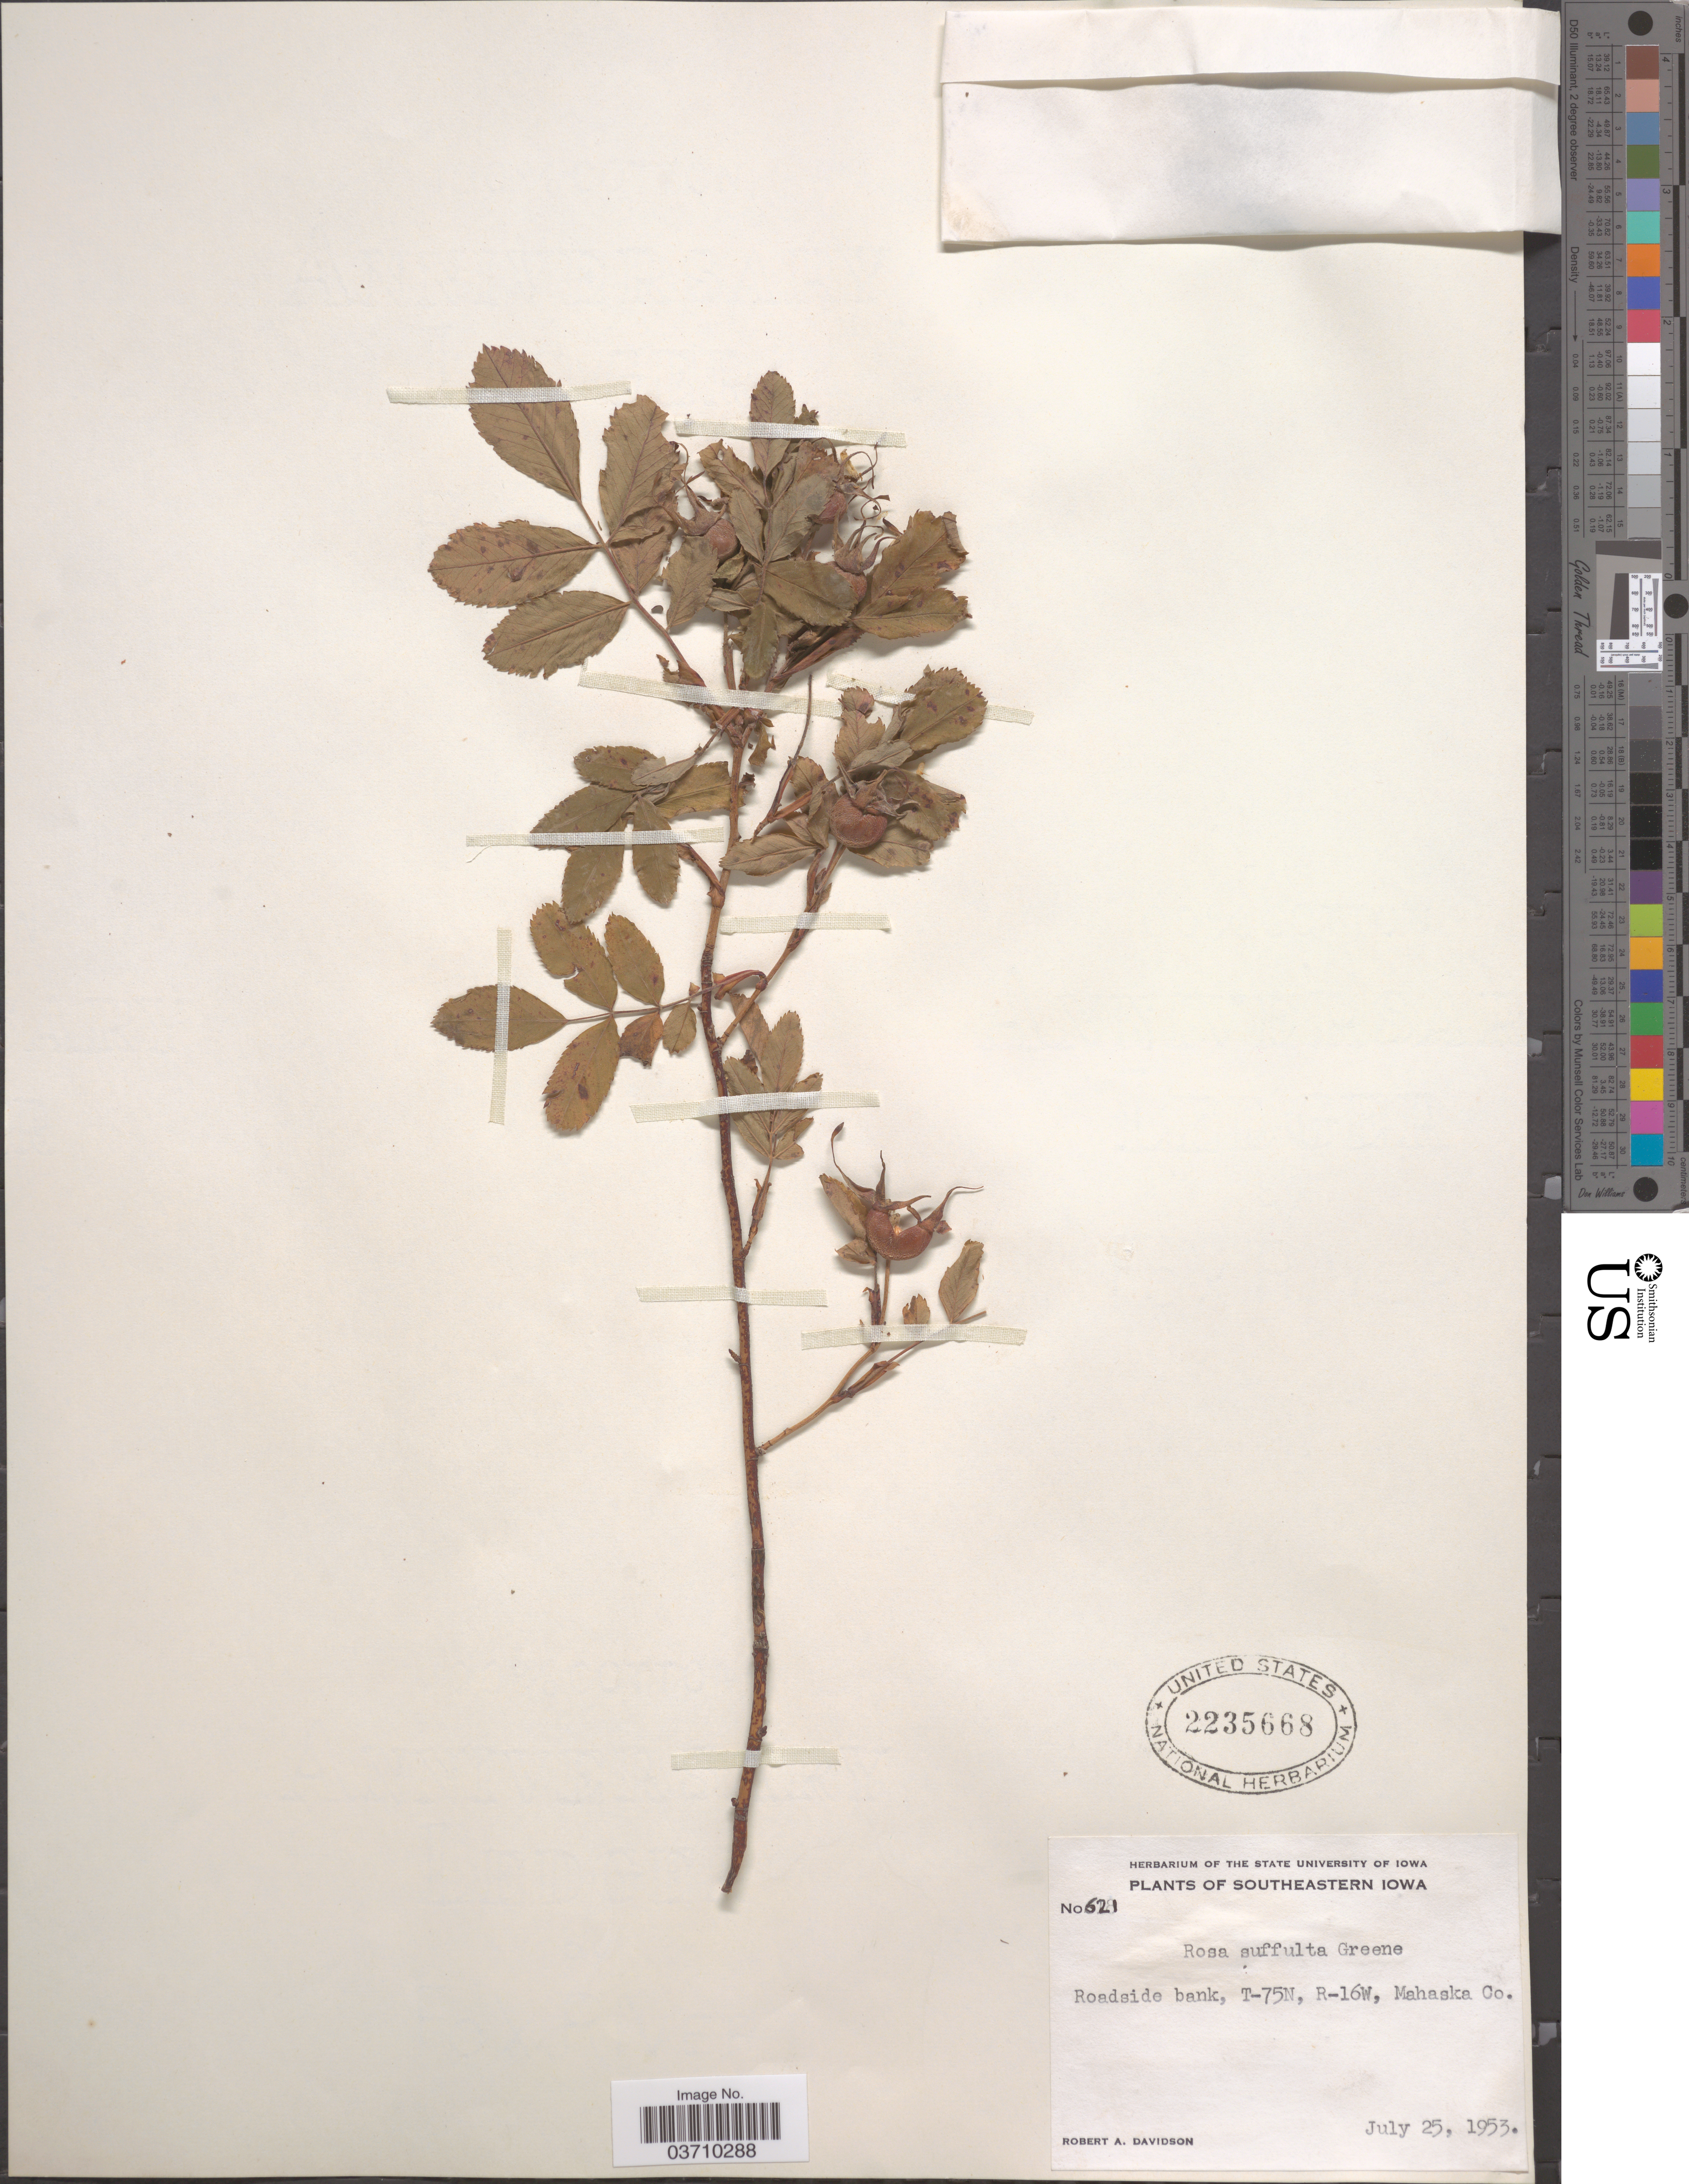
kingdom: Plantae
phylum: Tracheophyta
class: Magnoliopsida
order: Rosales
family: Rosaceae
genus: Rosa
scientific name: Rosa arkansana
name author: Porter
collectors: R. A. Davidson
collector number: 621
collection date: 1953-07-25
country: United States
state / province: Iowa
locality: Southeastern Iowa. Roadside bank, T-75N, R-16W, Mahaska Co.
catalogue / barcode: US 2235668